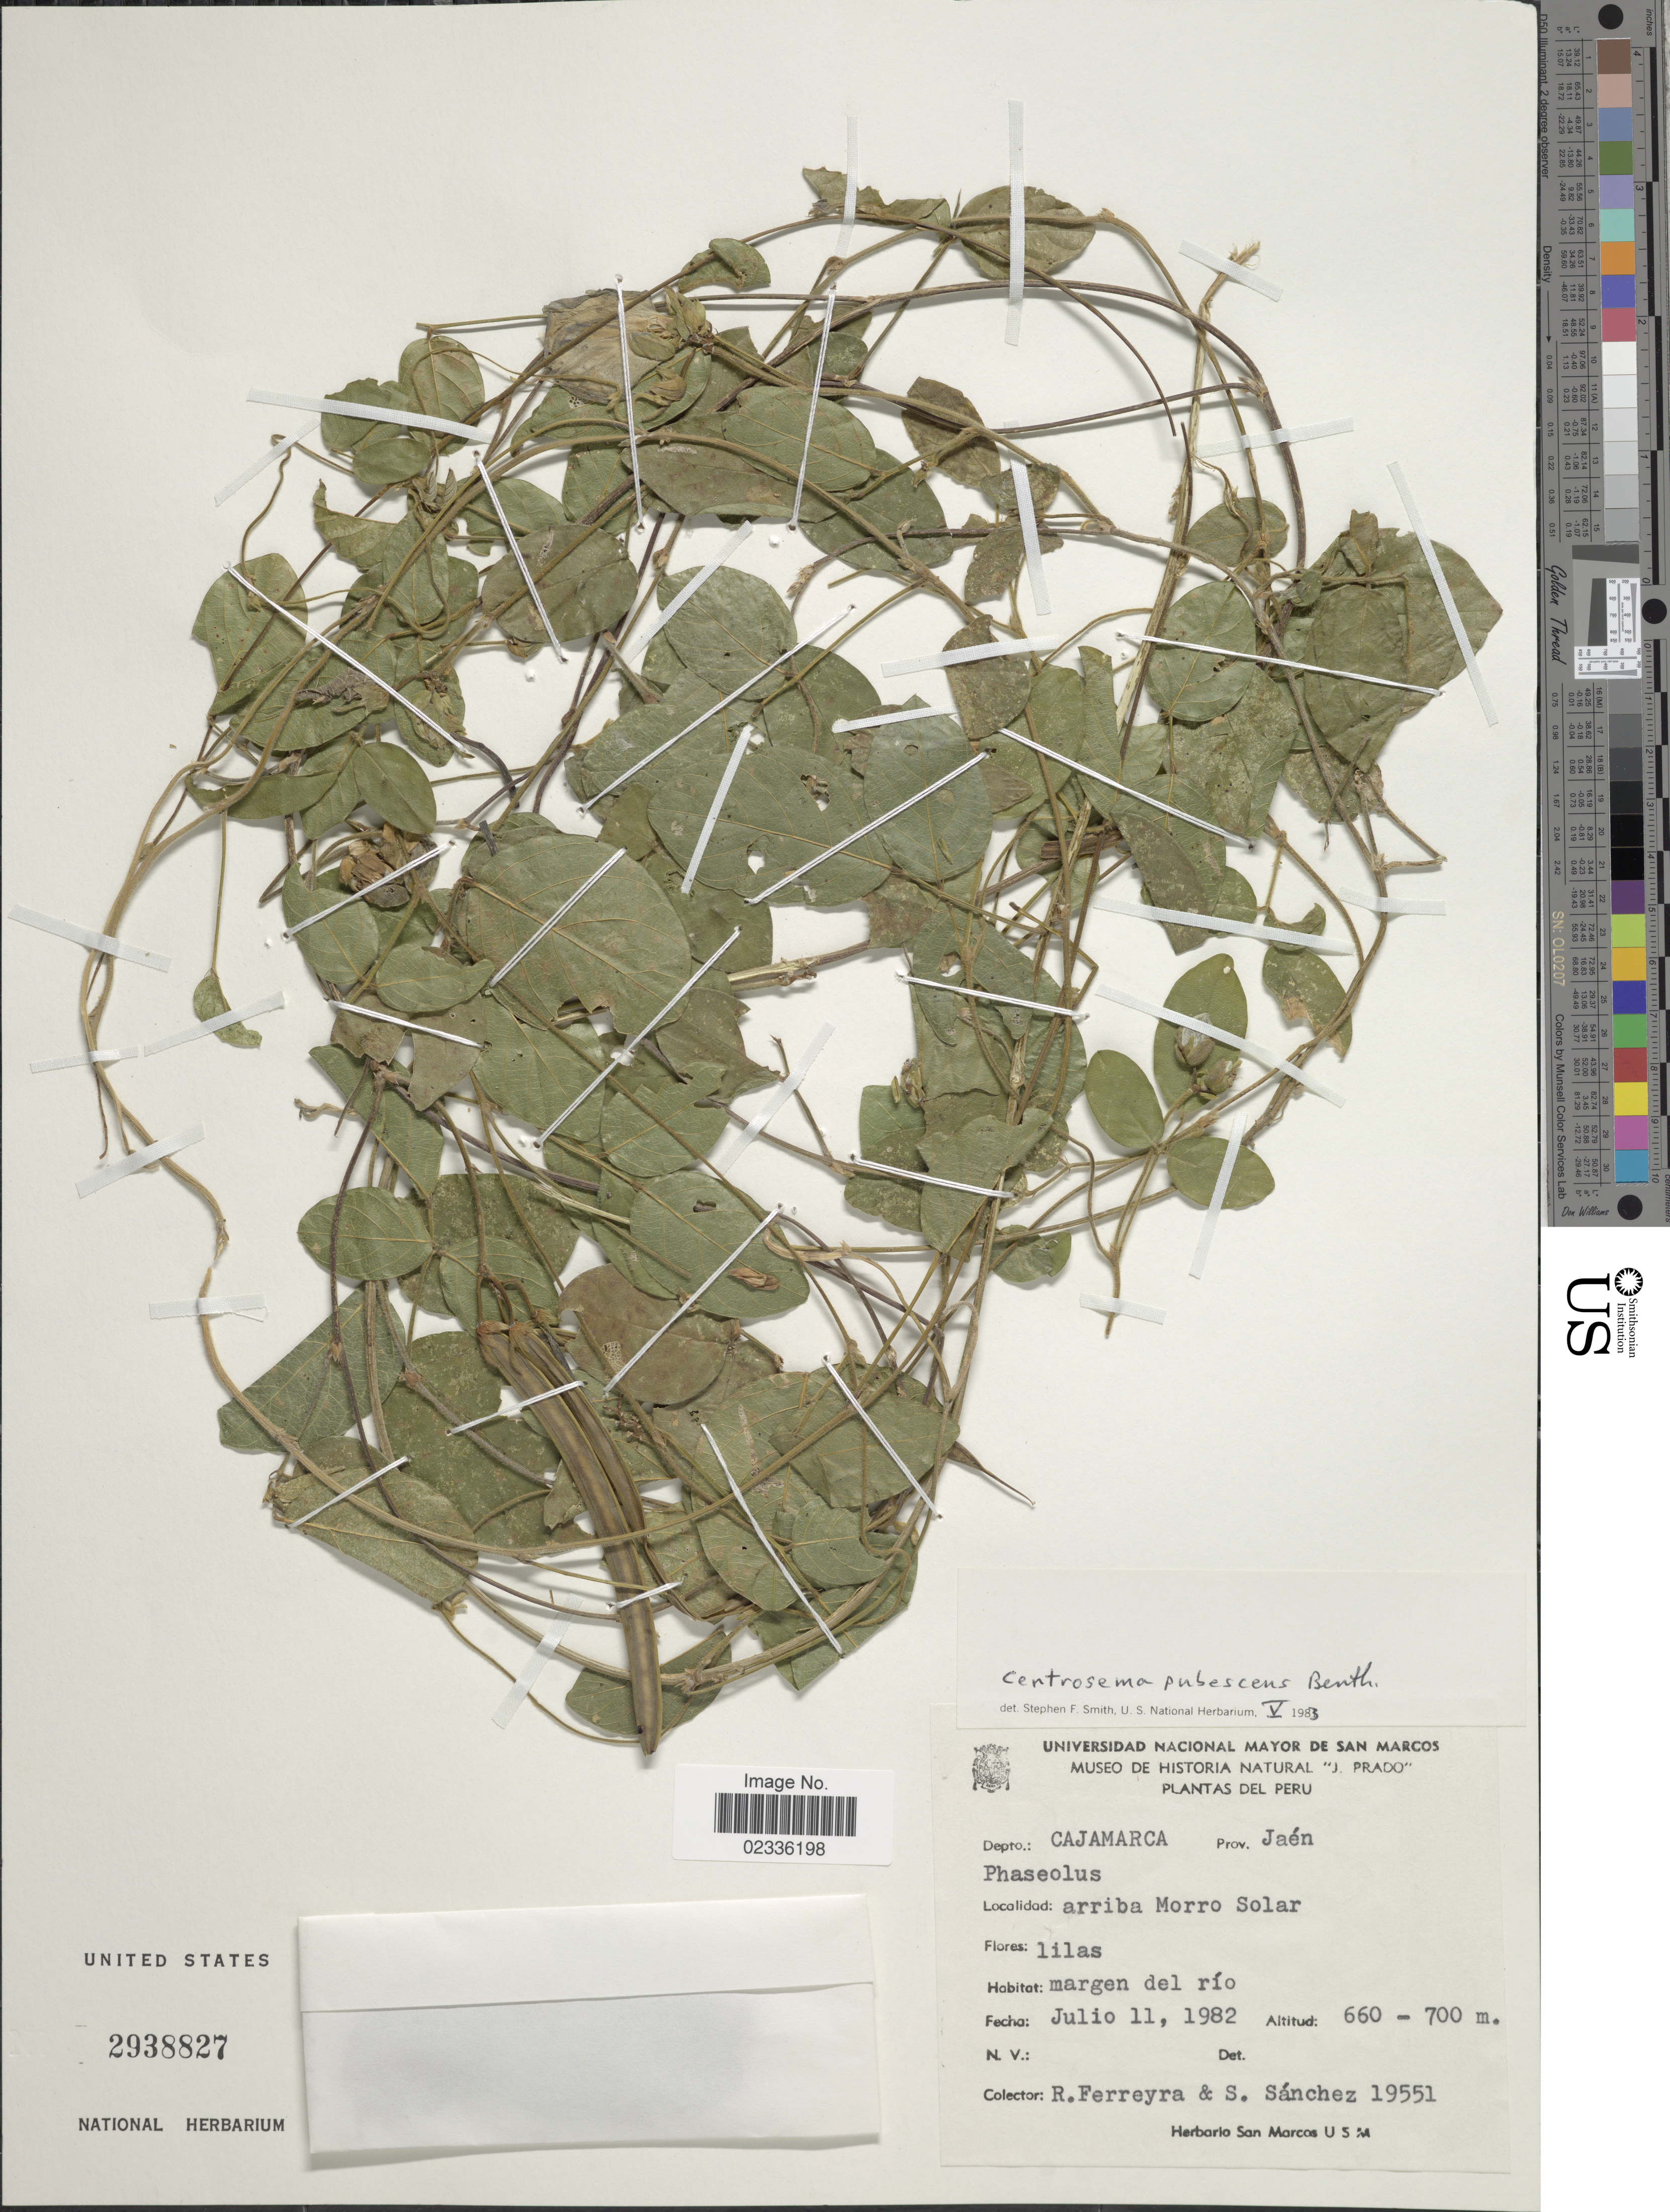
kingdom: Plantae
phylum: Tracheophyta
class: Magnoliopsida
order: Fabales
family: Fabaceae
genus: Centrosema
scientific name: Centrosema pubescens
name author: Benth.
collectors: R. A. Ferreyra & S. Sanchez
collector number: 19551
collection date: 1982-07-11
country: Peru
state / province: Cajamarca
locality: Depto.: Cajamarca, Prov. Jaen. arriba Morro Solar.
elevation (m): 660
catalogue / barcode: US 2938827